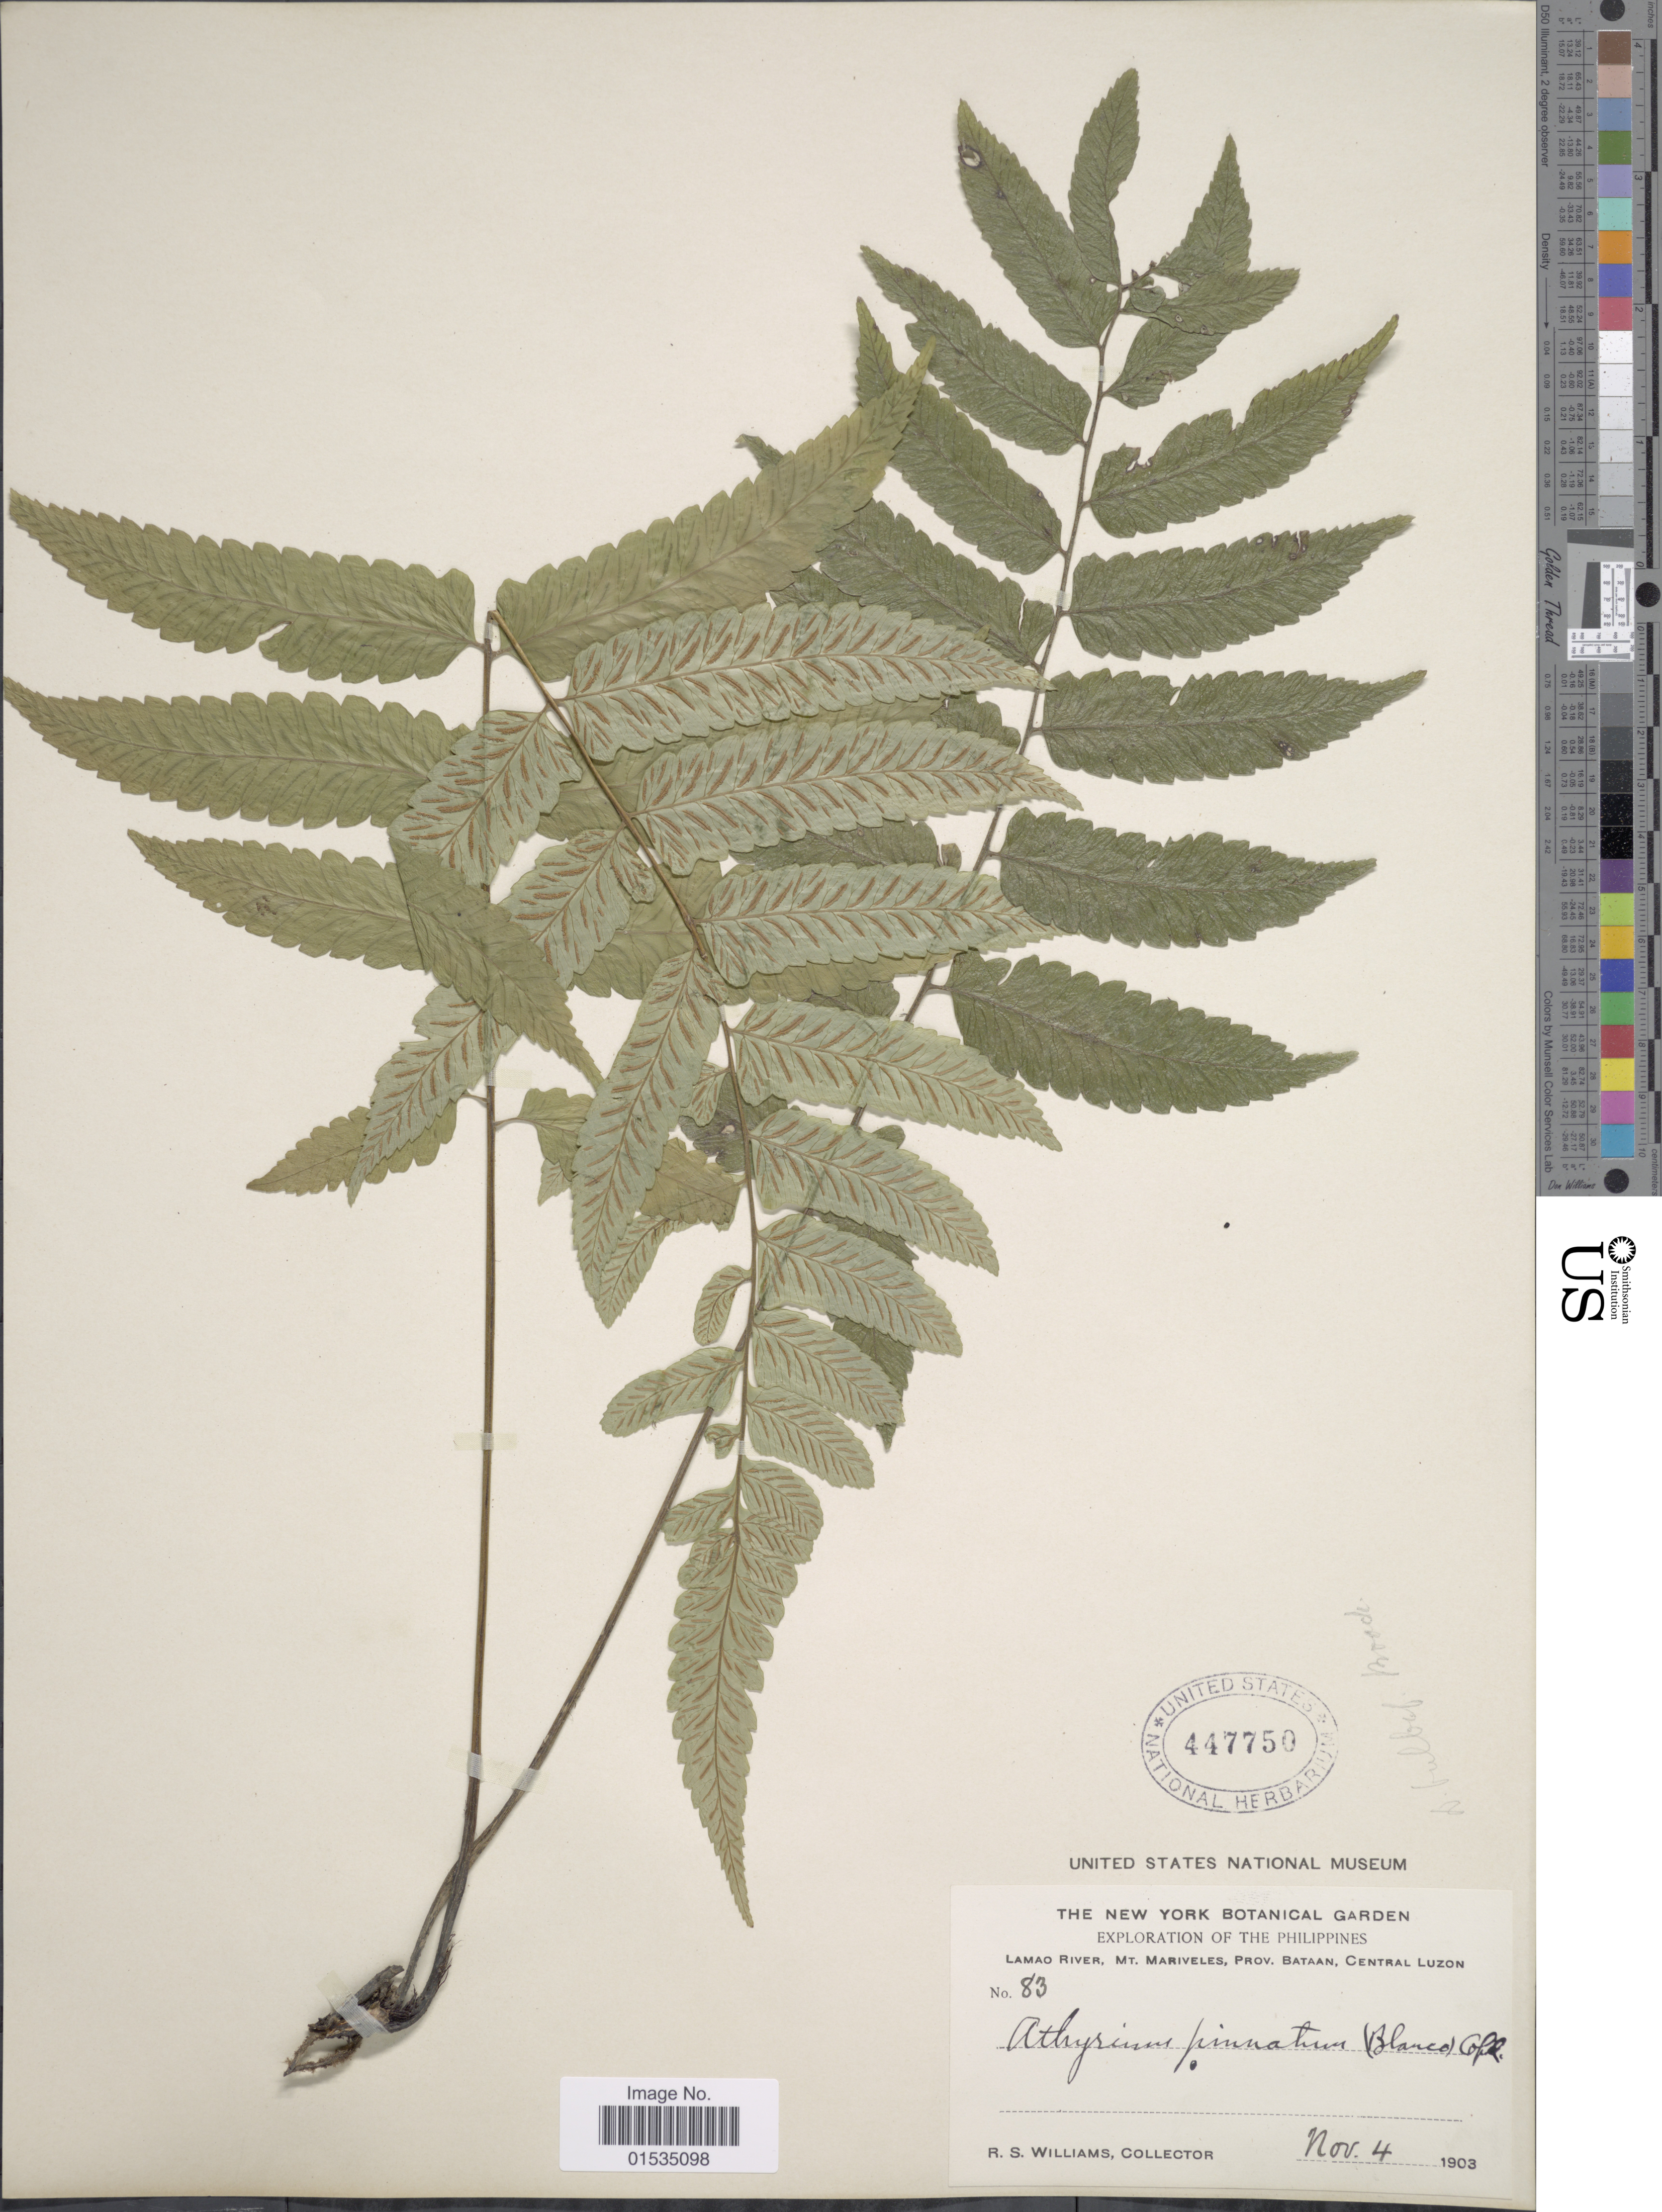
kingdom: Plantae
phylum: Tracheophyta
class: Polypodiopsida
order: Polypodiales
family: Athyriaceae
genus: Diplazium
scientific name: Diplazium petiolare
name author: C. Presl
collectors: R. S. Williams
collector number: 83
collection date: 1903-11-04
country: Philippines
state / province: Central Luzon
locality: Lamao River, Mt. Mariveles, Prov. Bataan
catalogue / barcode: US 447750